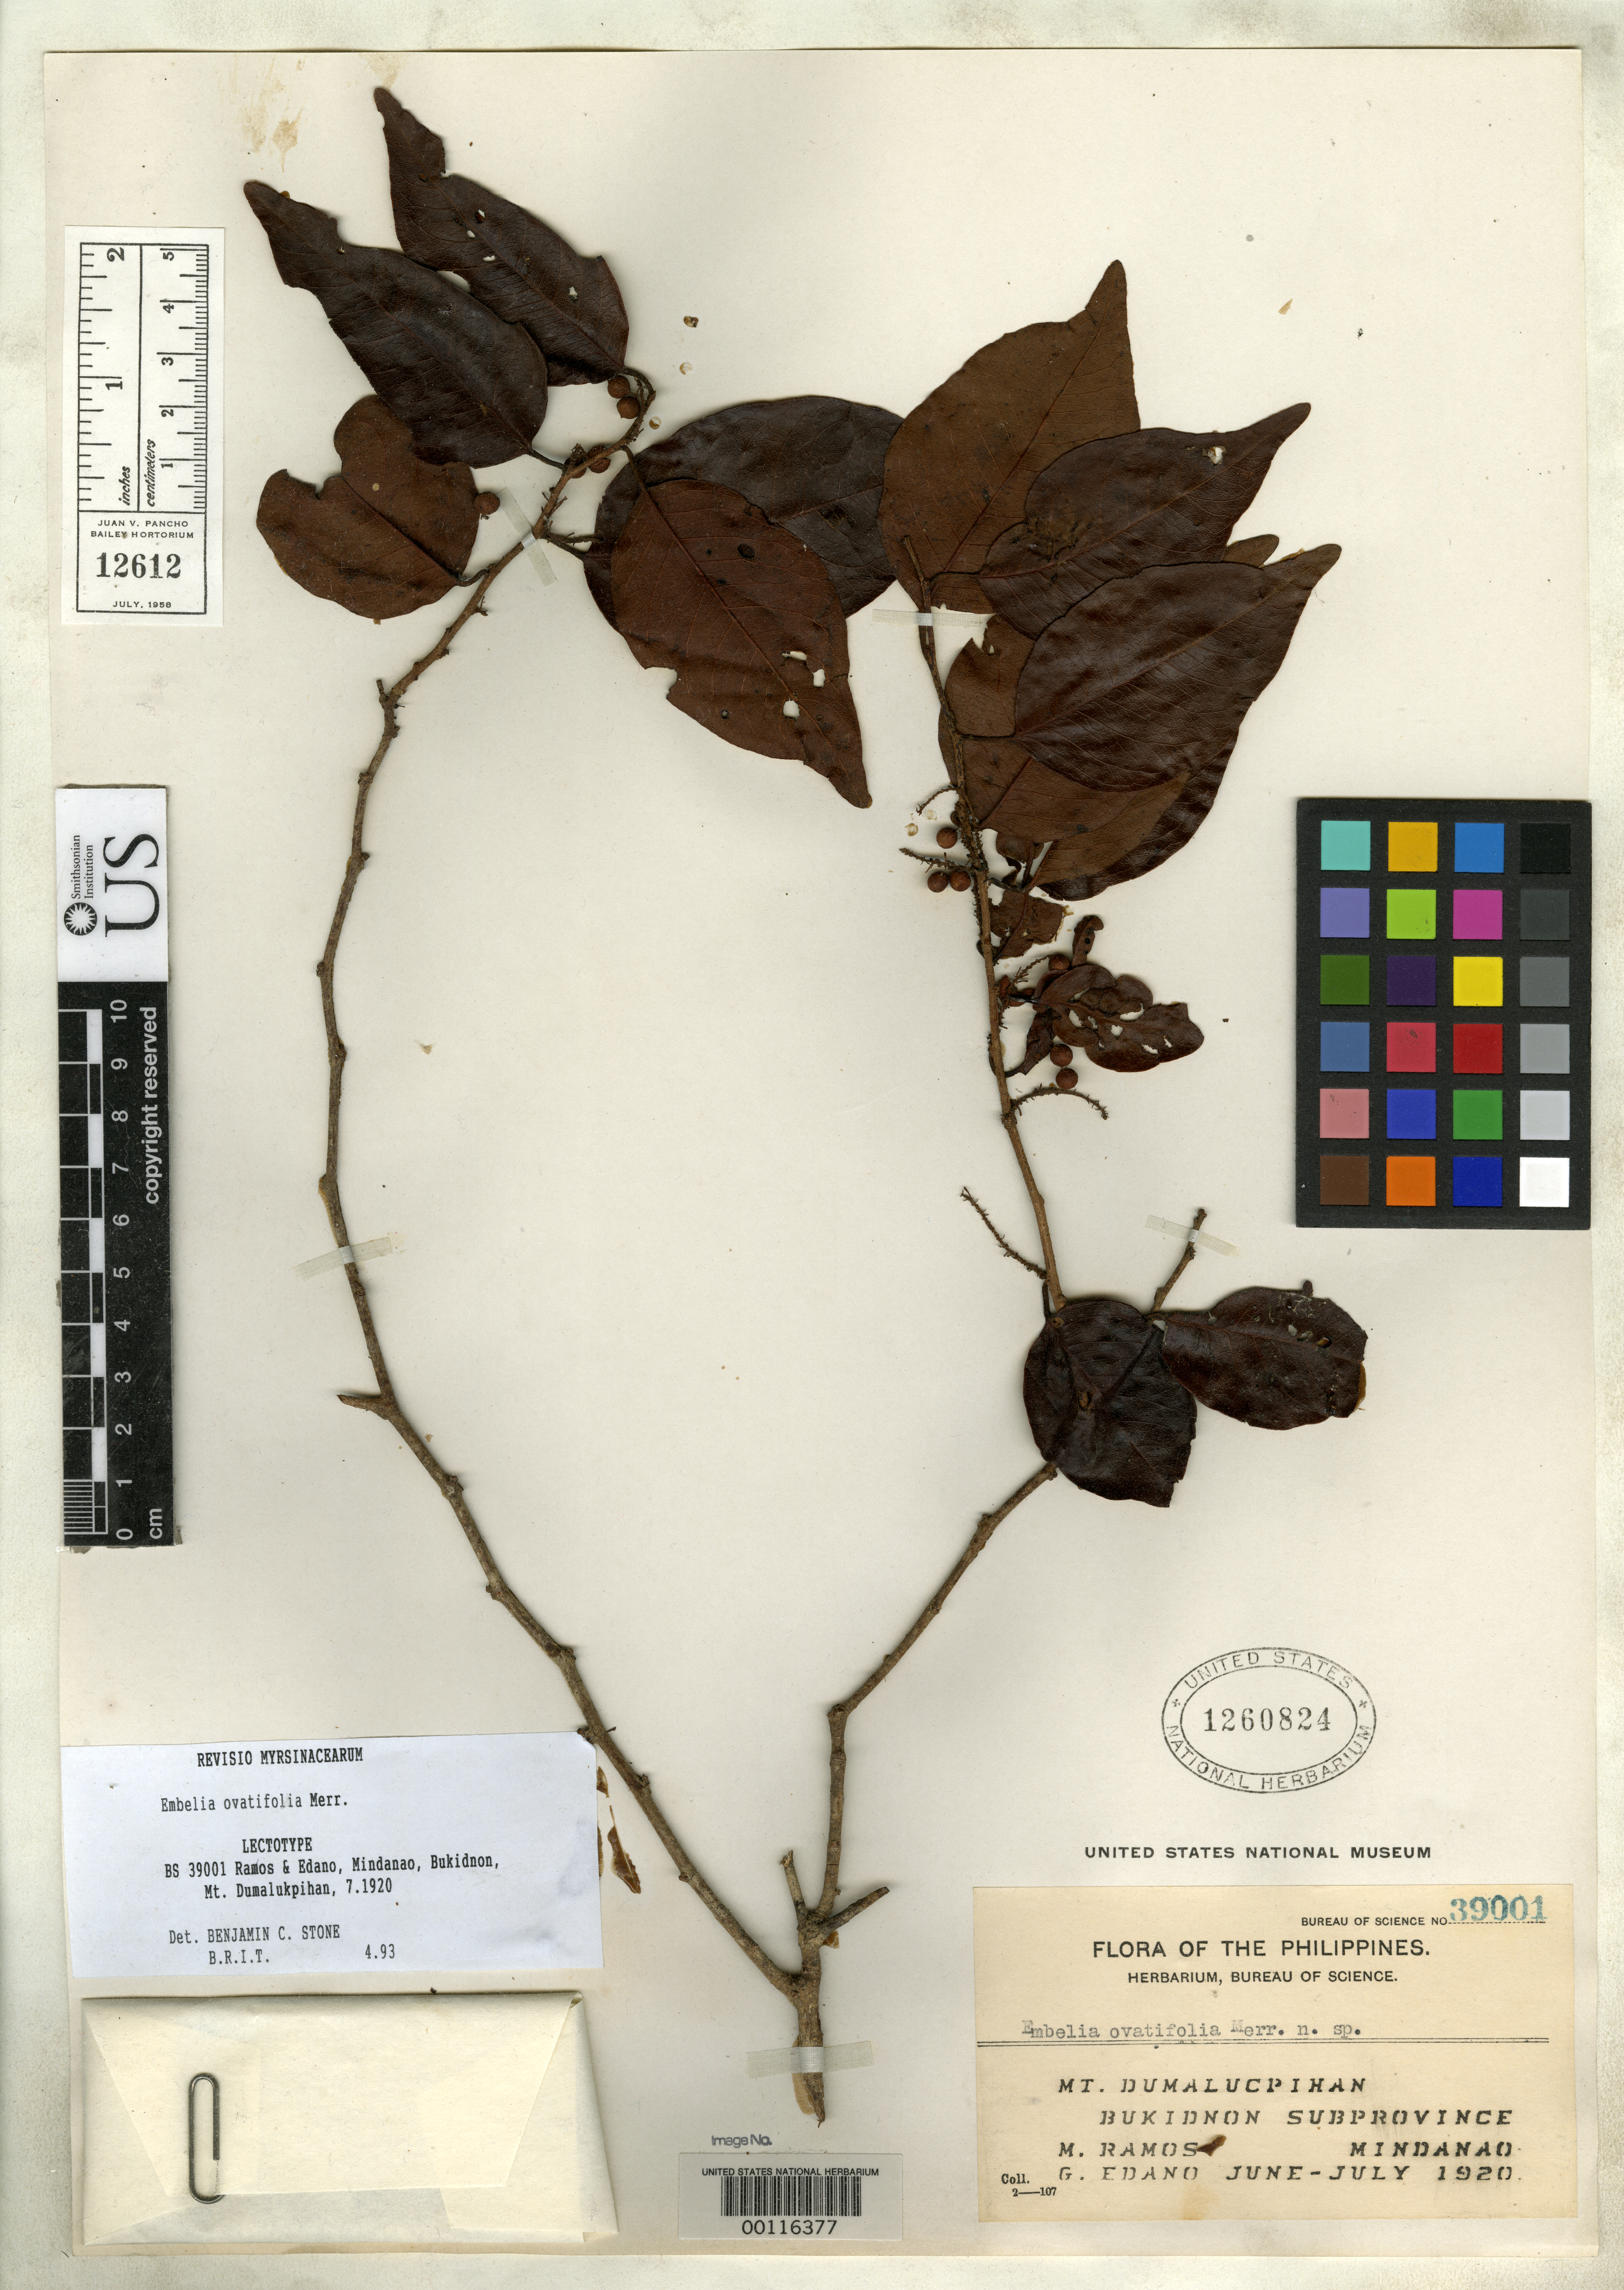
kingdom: Plantae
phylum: Tracheophyta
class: Magnoliopsida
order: Ericales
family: Primulaceae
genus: Embelia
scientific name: Embelia ovatifolia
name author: Merr.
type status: Isotype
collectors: M. Ramos & G. E. Edaño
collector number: Bur. Sci. 39001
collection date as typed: Jun 1920 to -- Jul 1920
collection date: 1920-06/1920-07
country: Philippines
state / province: Northern Mindanao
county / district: Bukidnon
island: Mindanao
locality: Mt. Dumalucpihan.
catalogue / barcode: US 1260824